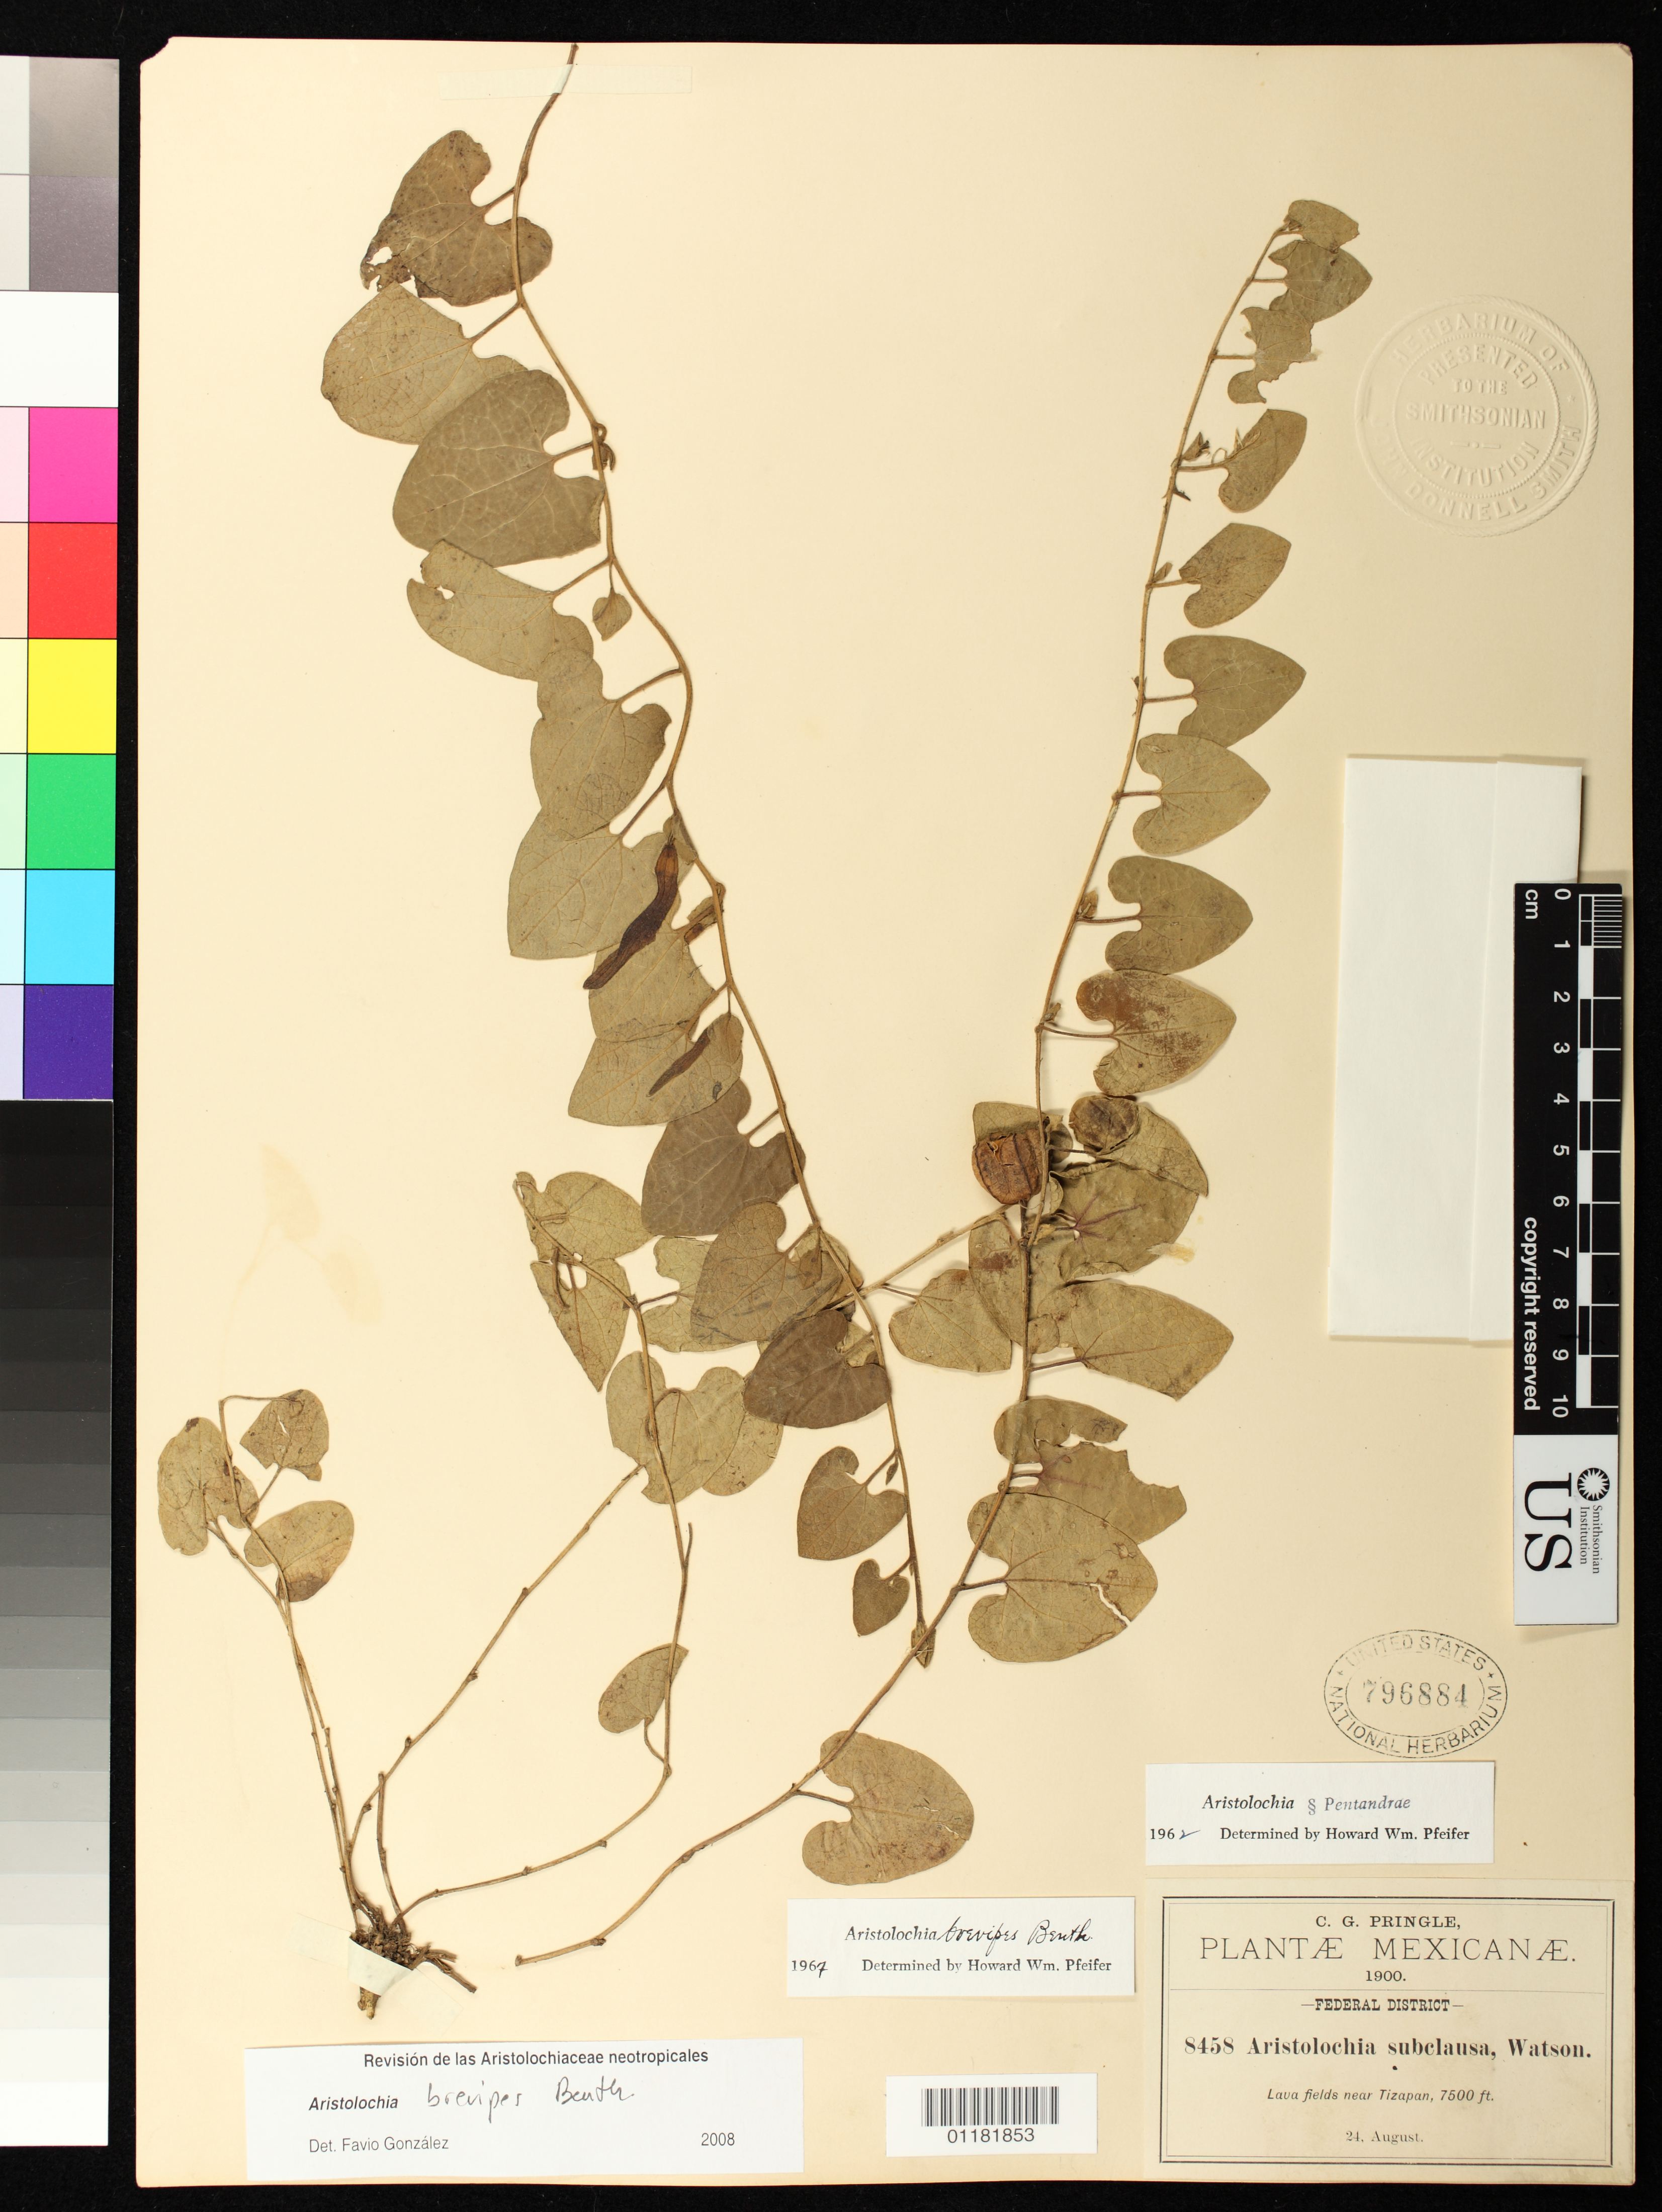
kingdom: Plantae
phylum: Tracheophyta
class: Magnoliopsida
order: Piperales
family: Aristolochiaceae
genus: Aristolochia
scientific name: Aristolochia brevipes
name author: Benth.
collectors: C. G. Pringle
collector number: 8458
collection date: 1900-08-24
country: Mexico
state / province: Distrito Federal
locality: Lava fields near Tizapan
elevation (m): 2286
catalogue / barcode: US 796884